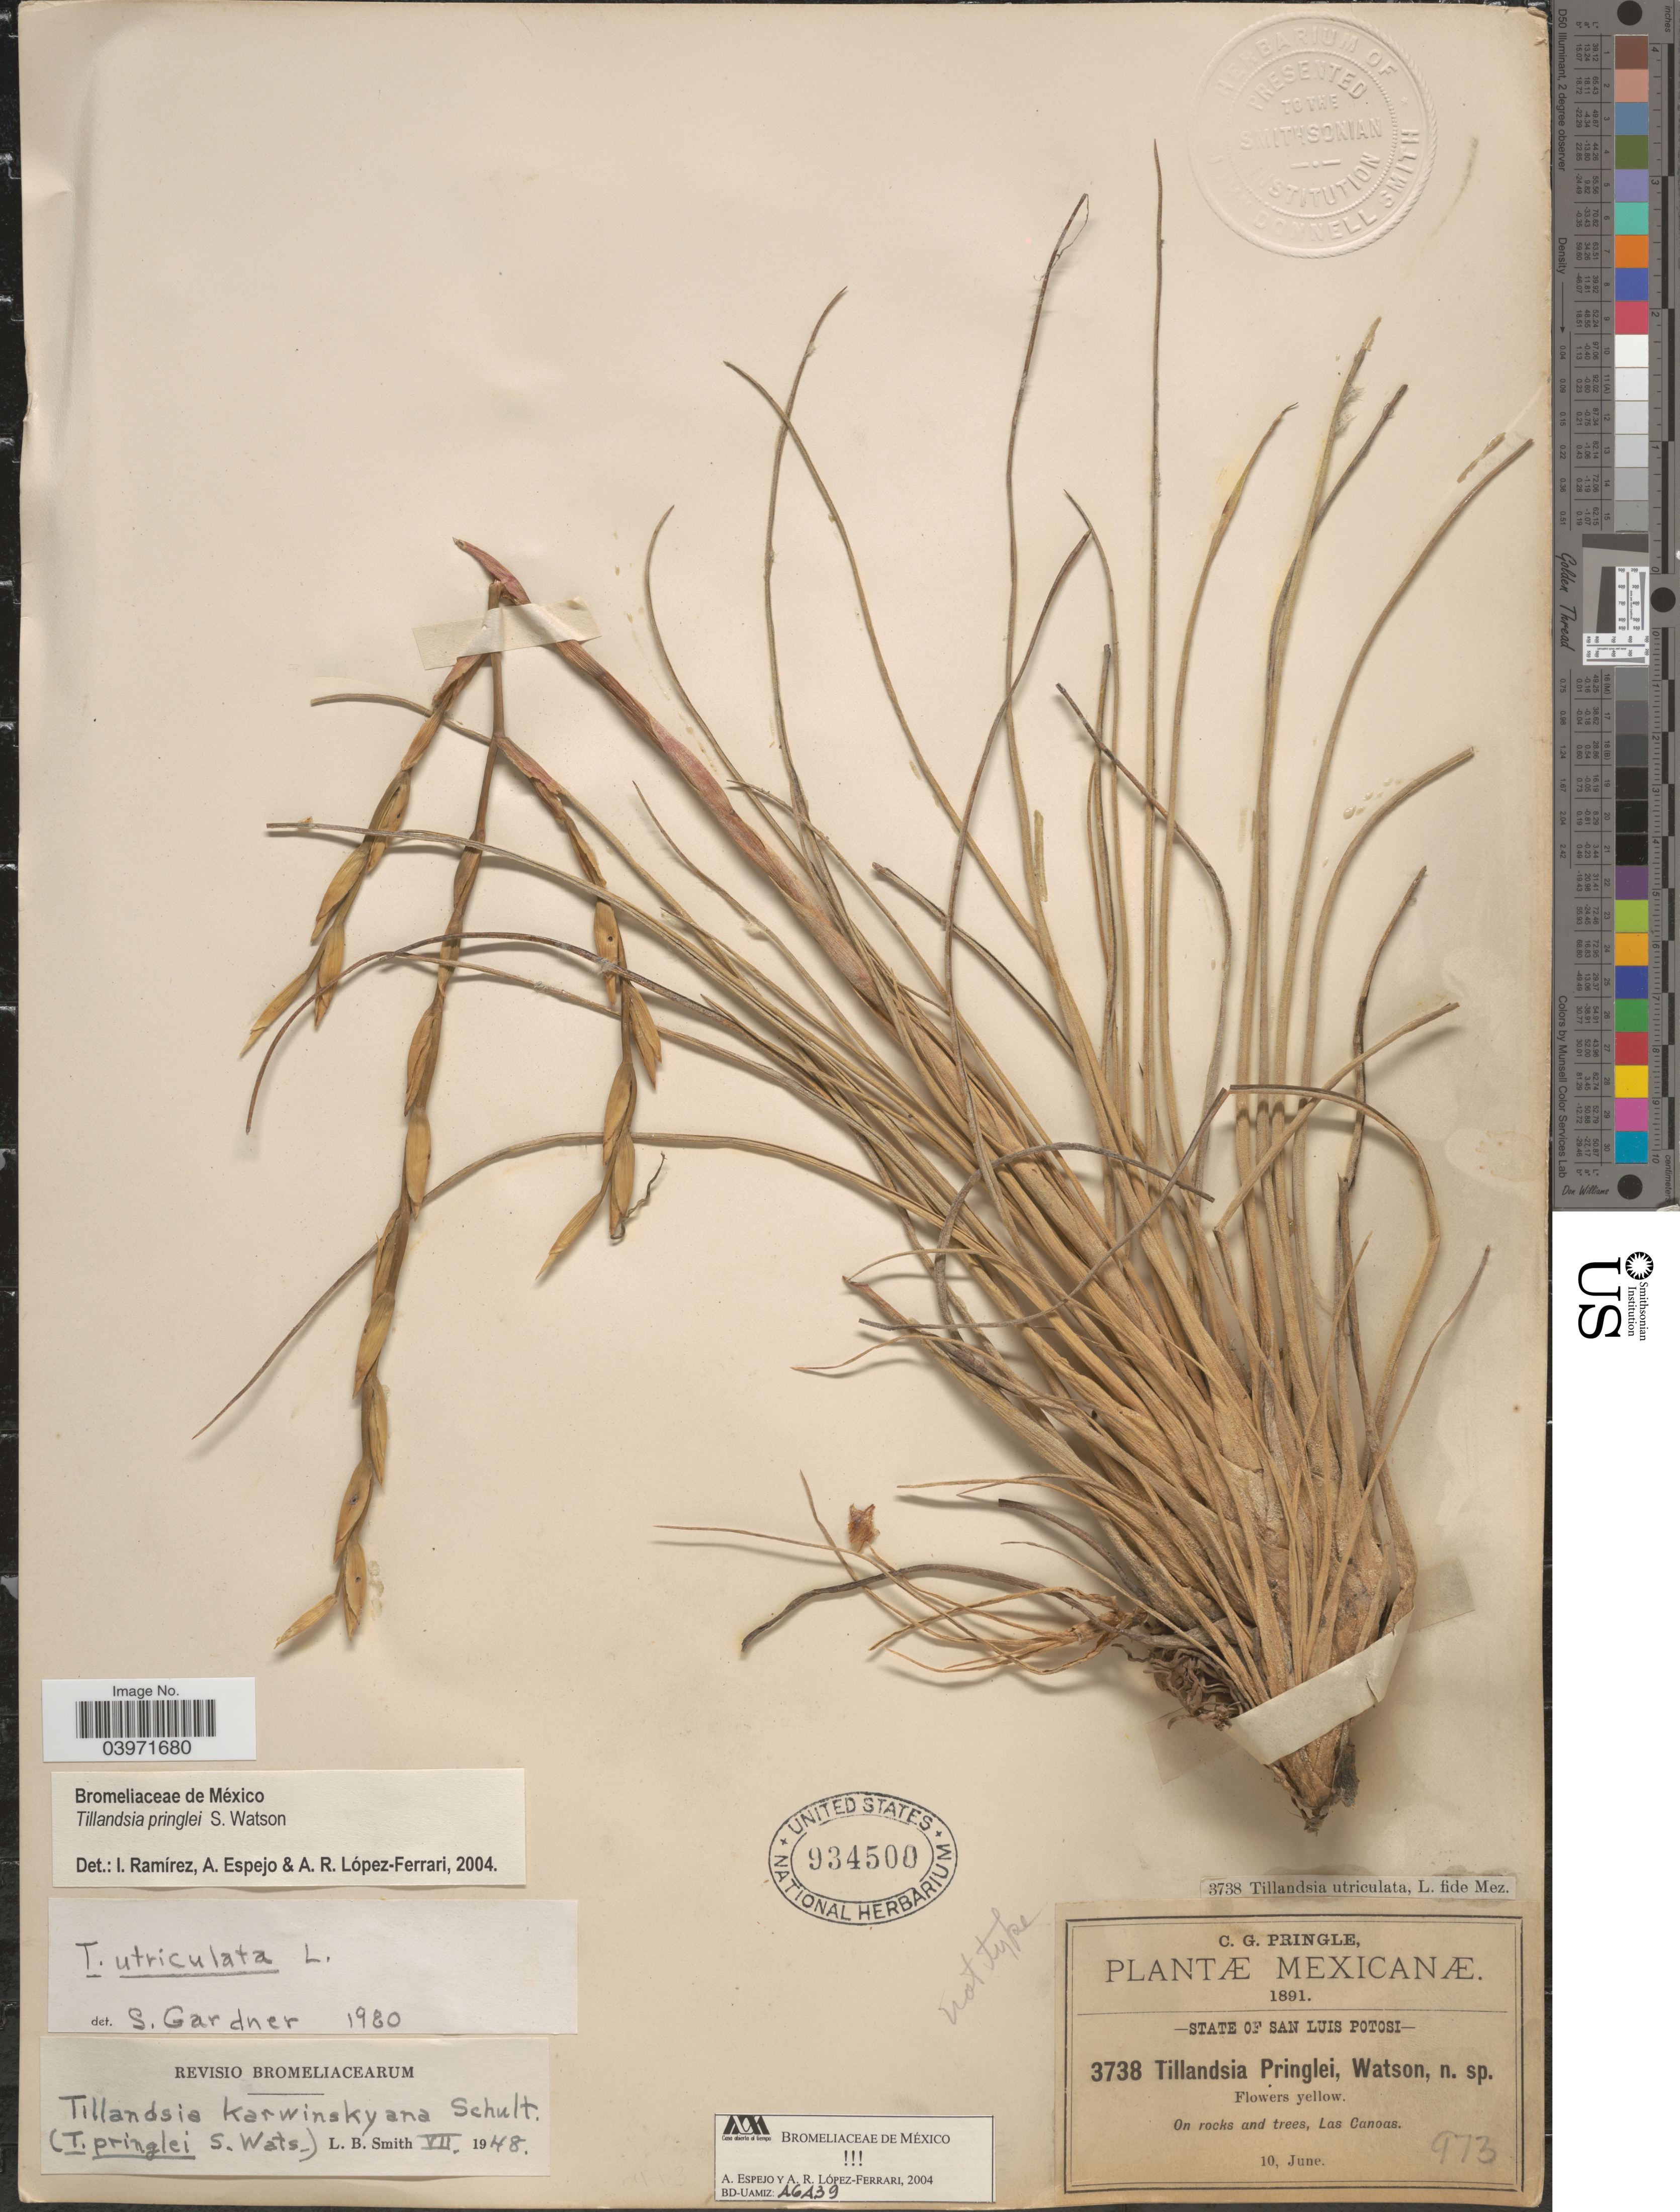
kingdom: Plantae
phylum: Tracheophyta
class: Liliopsida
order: Poales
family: Bromeliaceae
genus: Tillandsia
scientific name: Tillandsia pringlei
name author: S. Watson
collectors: C. G. Pringle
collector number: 3738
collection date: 1891-06-10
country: Mexico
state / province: San Luis Potosí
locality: On rocks and trees, Las Canoas.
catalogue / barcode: US 934500